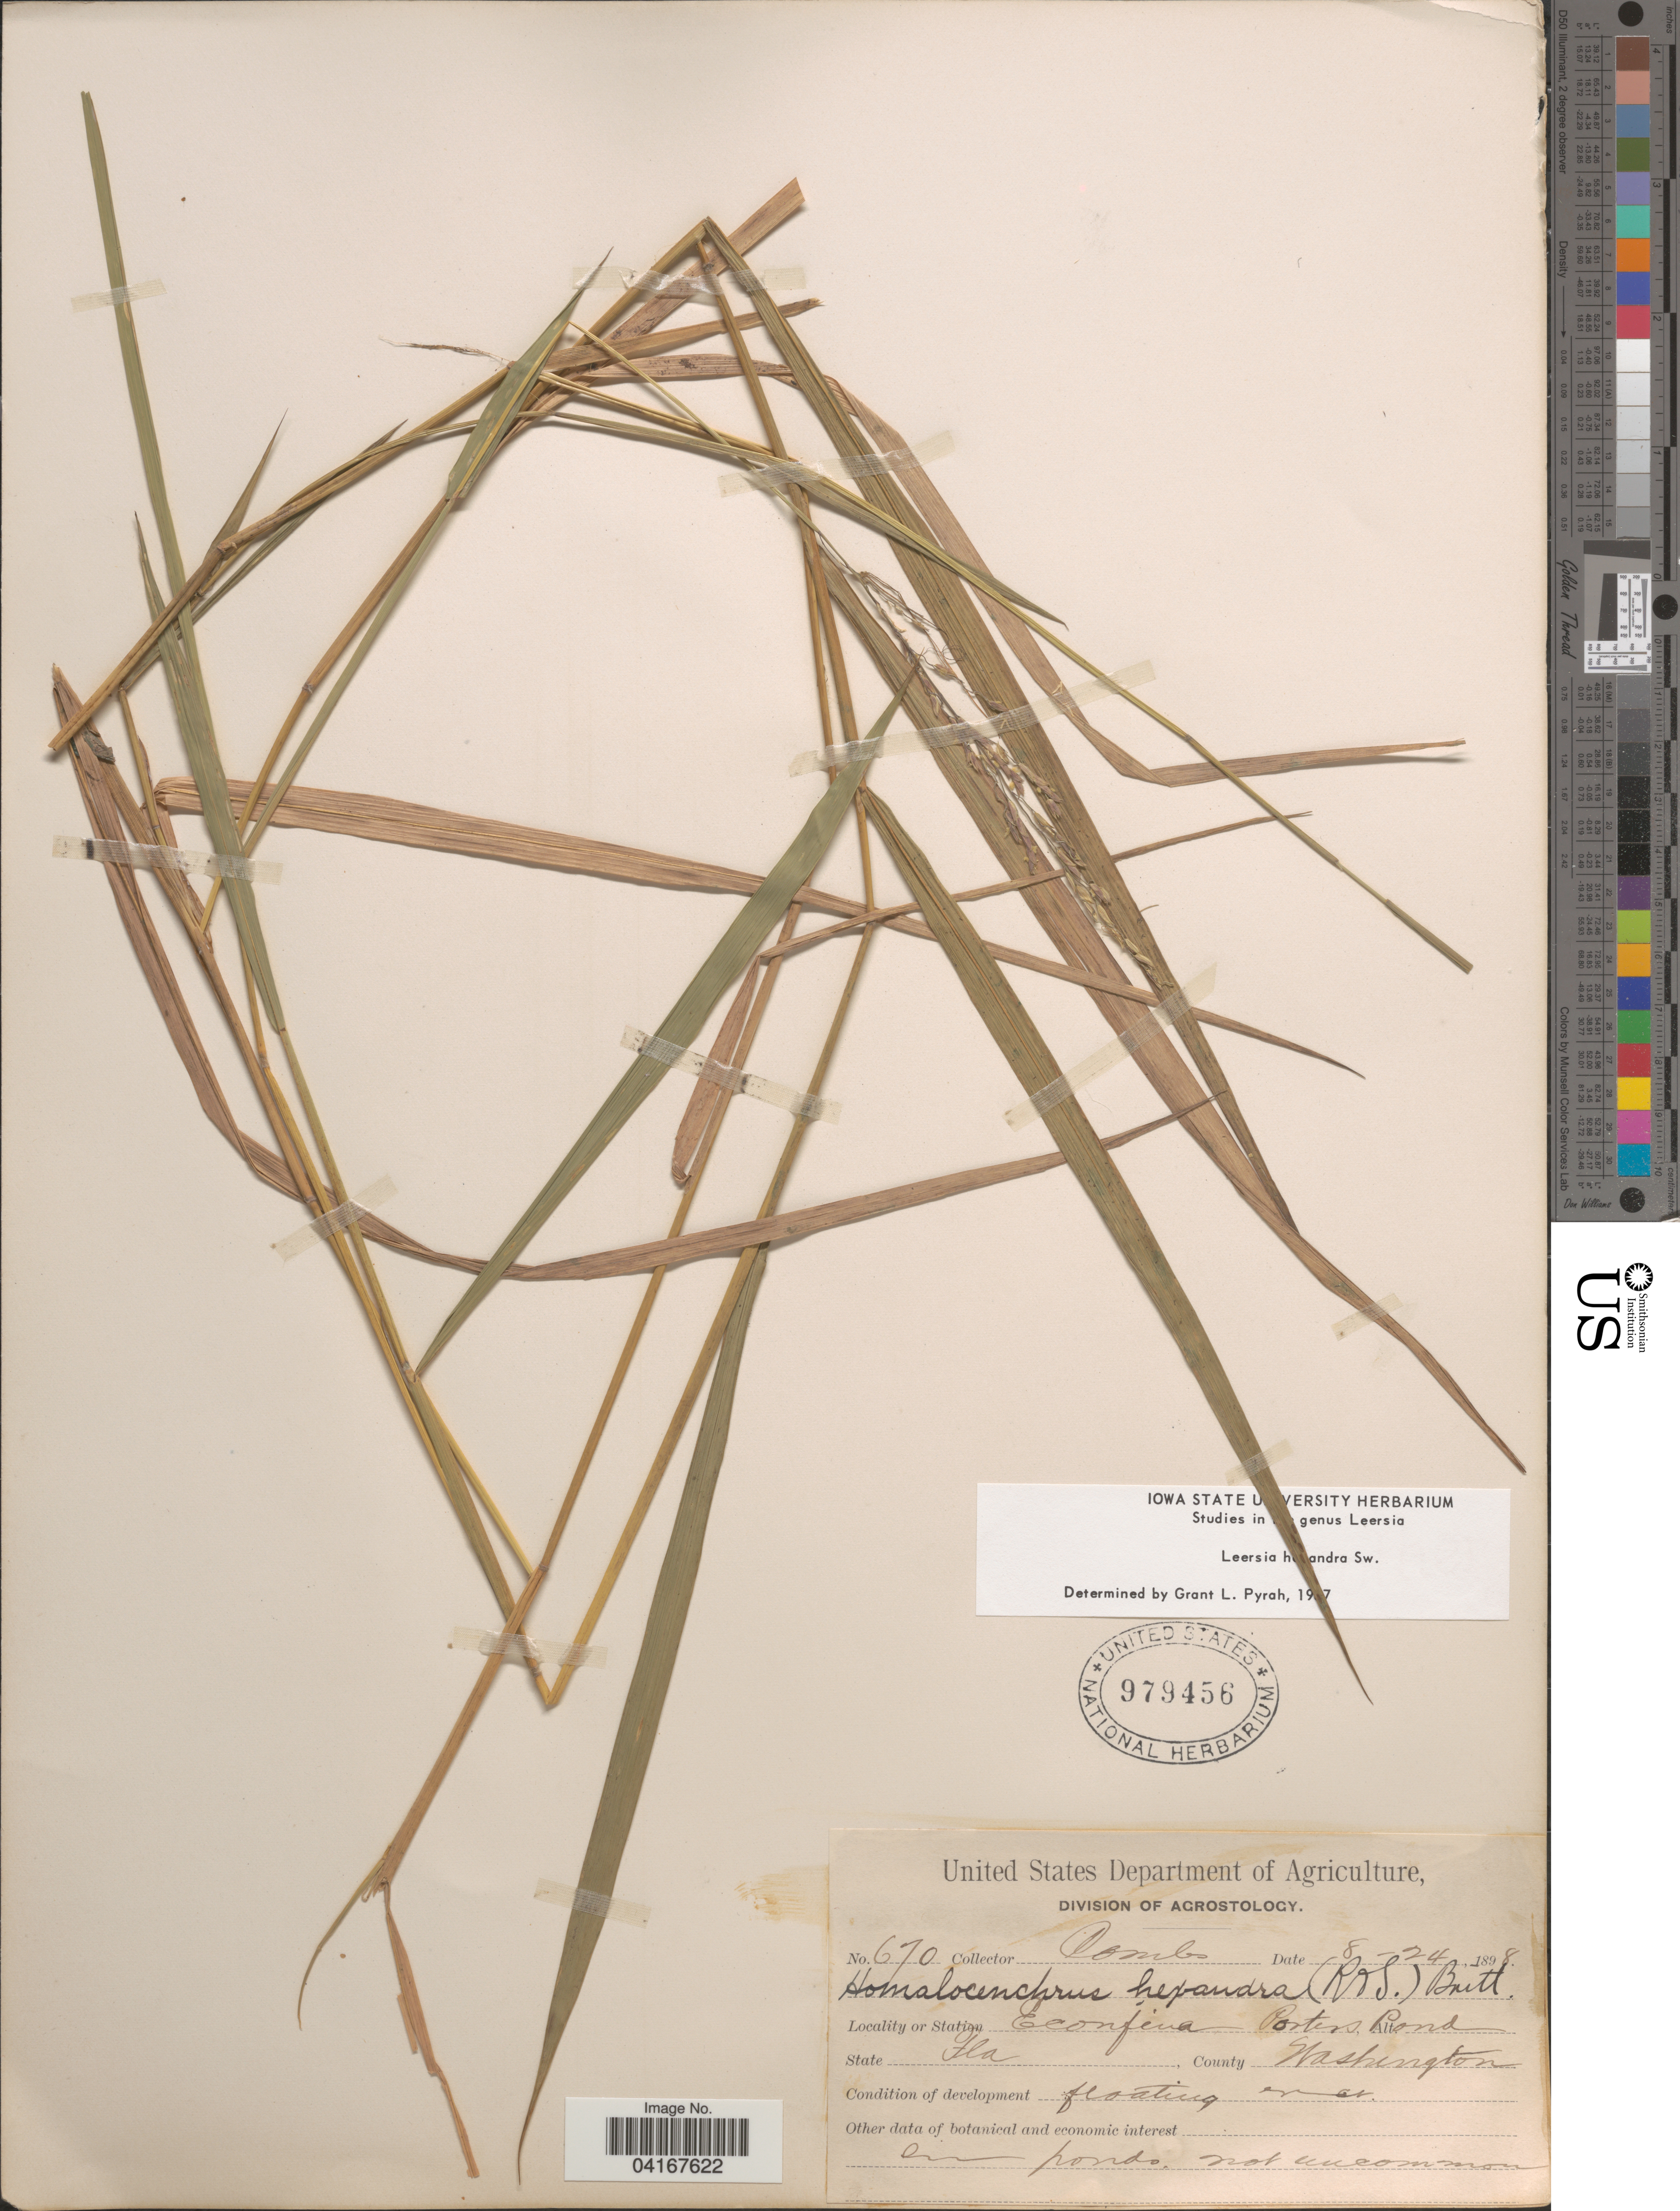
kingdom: Plantae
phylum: Tracheophyta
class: Liliopsida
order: Poales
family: Poaceae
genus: Leersia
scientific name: Leersia hexandra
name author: Sw.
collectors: -. Combs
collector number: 670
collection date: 1898-08-24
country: United States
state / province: Florida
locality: Econfina Porters Pond. County Washington.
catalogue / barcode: US 979456